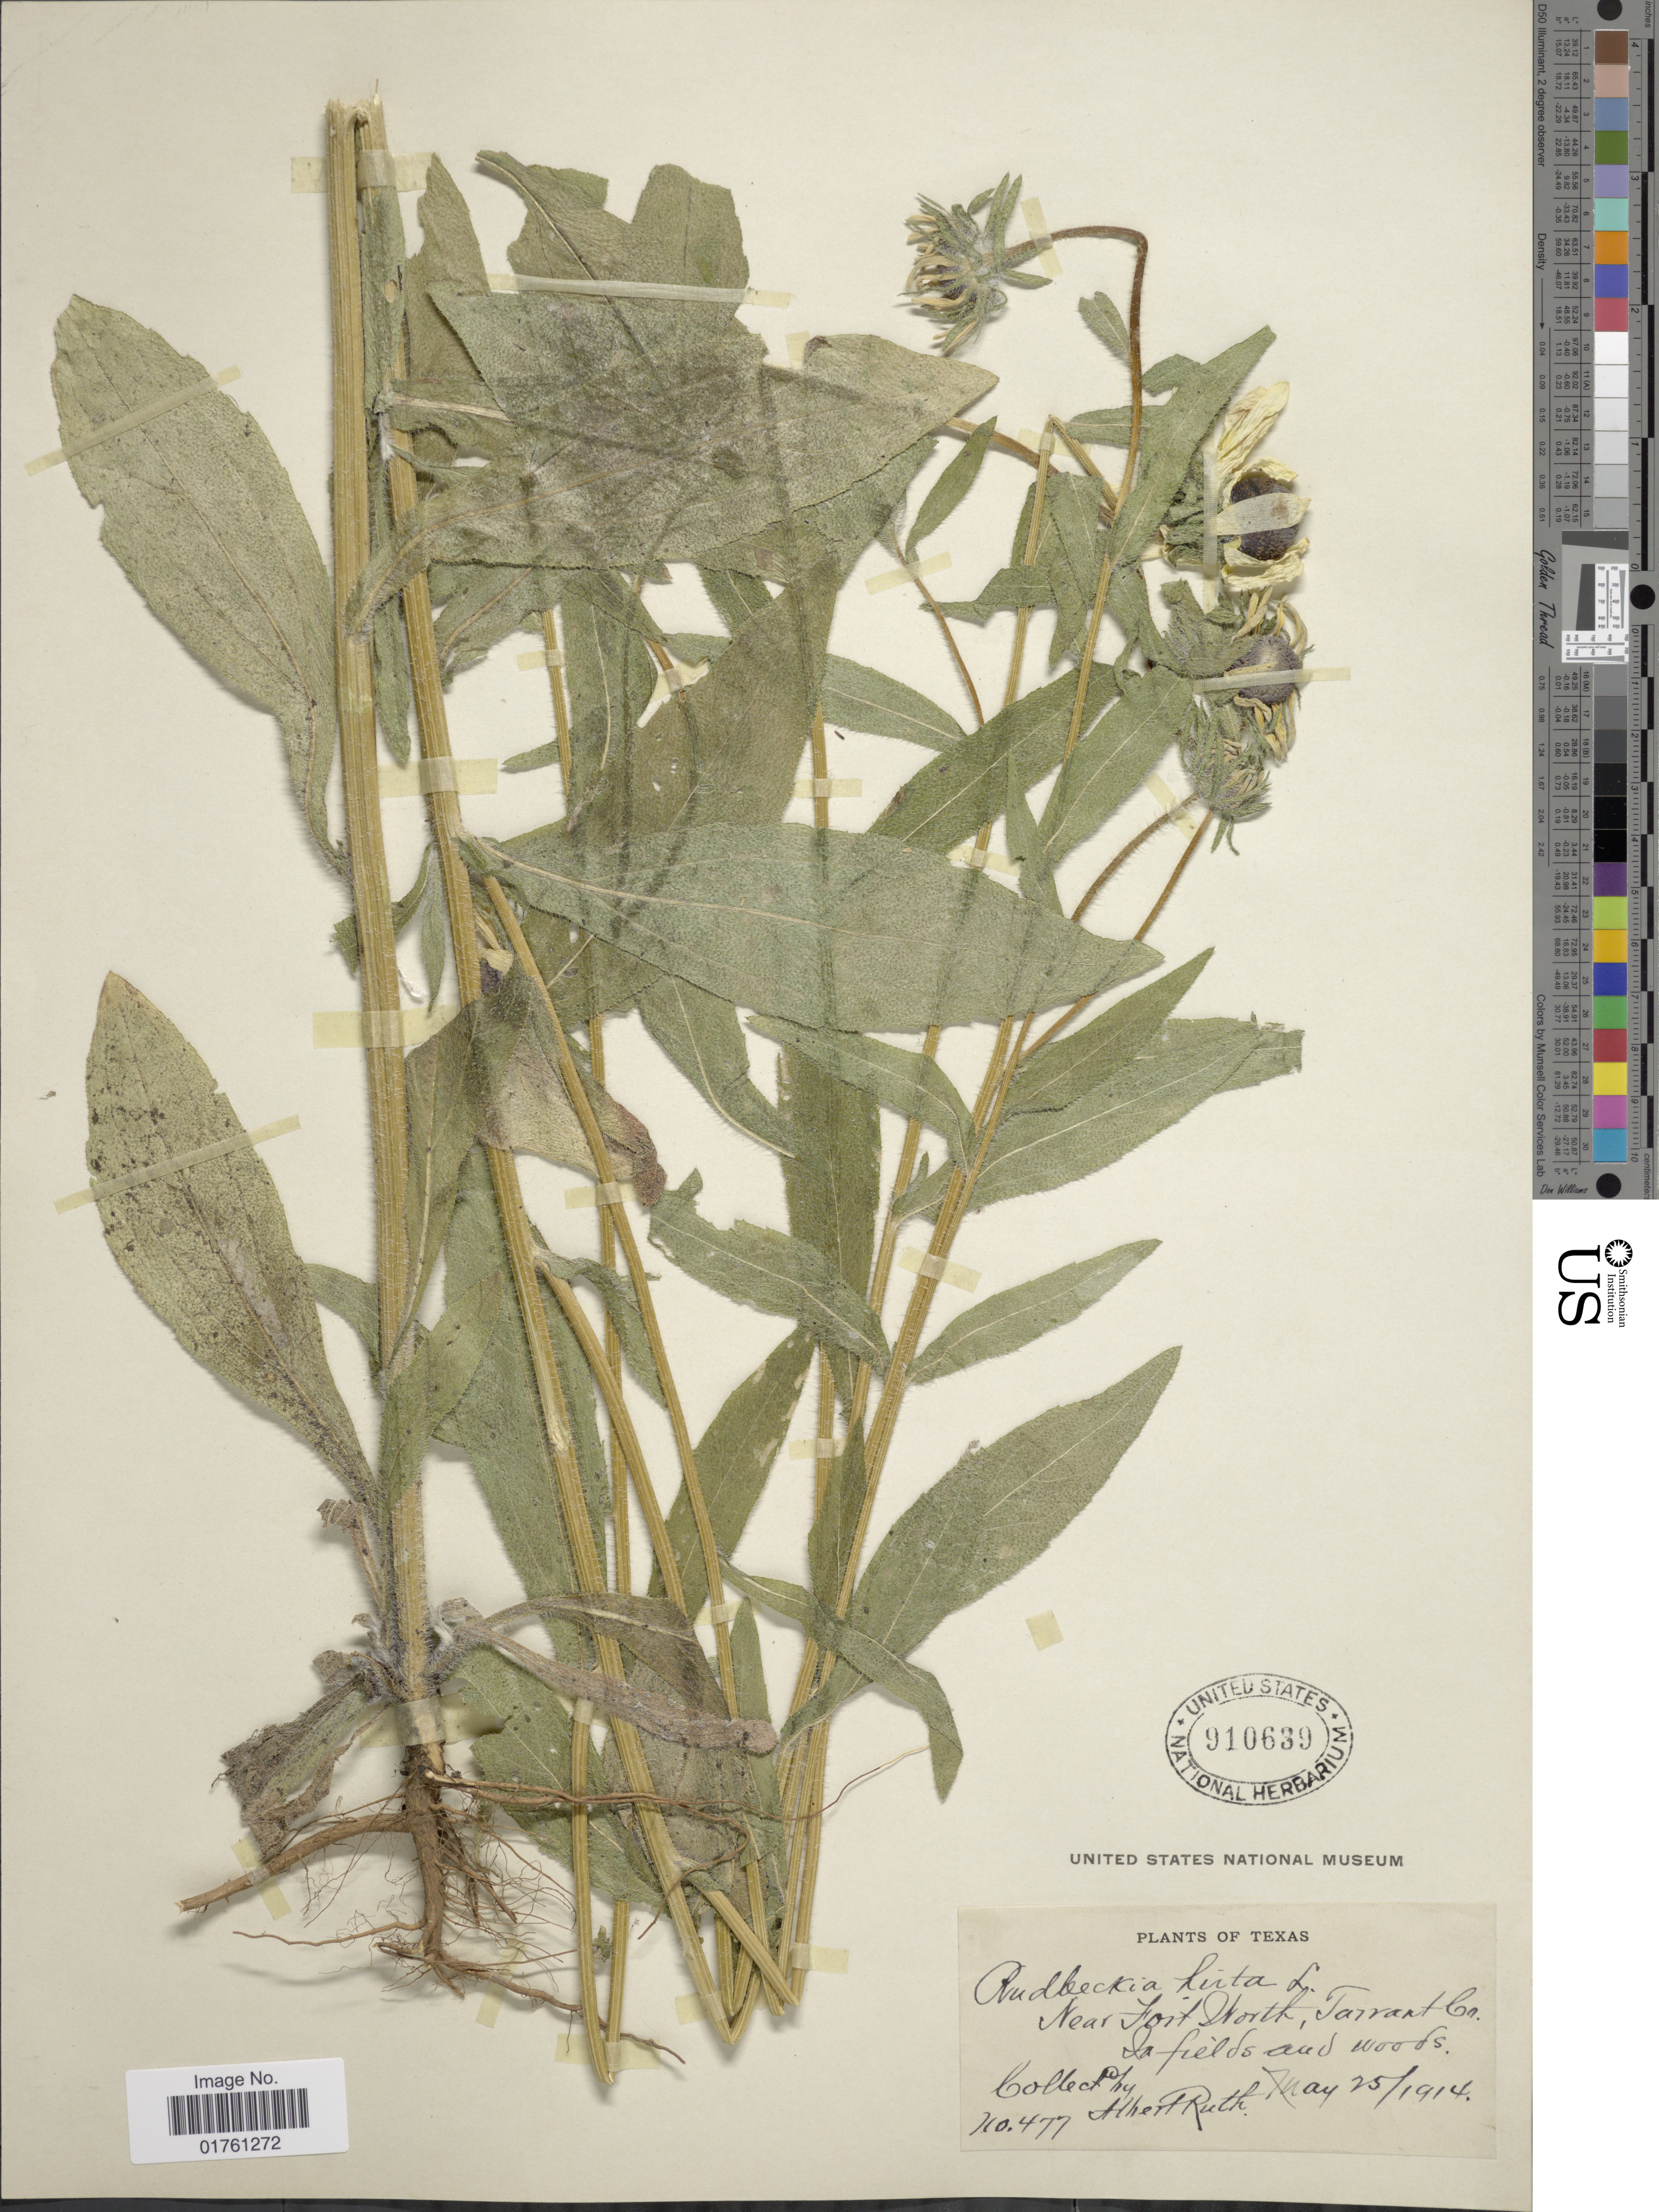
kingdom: Plantae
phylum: Tracheophyta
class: Magnoliopsida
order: Asterales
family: Asteraceae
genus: Rudbeckia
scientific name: Rudbeckia hirta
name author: L.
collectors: A. Ruth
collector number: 477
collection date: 1914-05-25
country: United States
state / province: Texas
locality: Near Fort North, Tarrant Co, In fields and woods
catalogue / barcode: US 910639